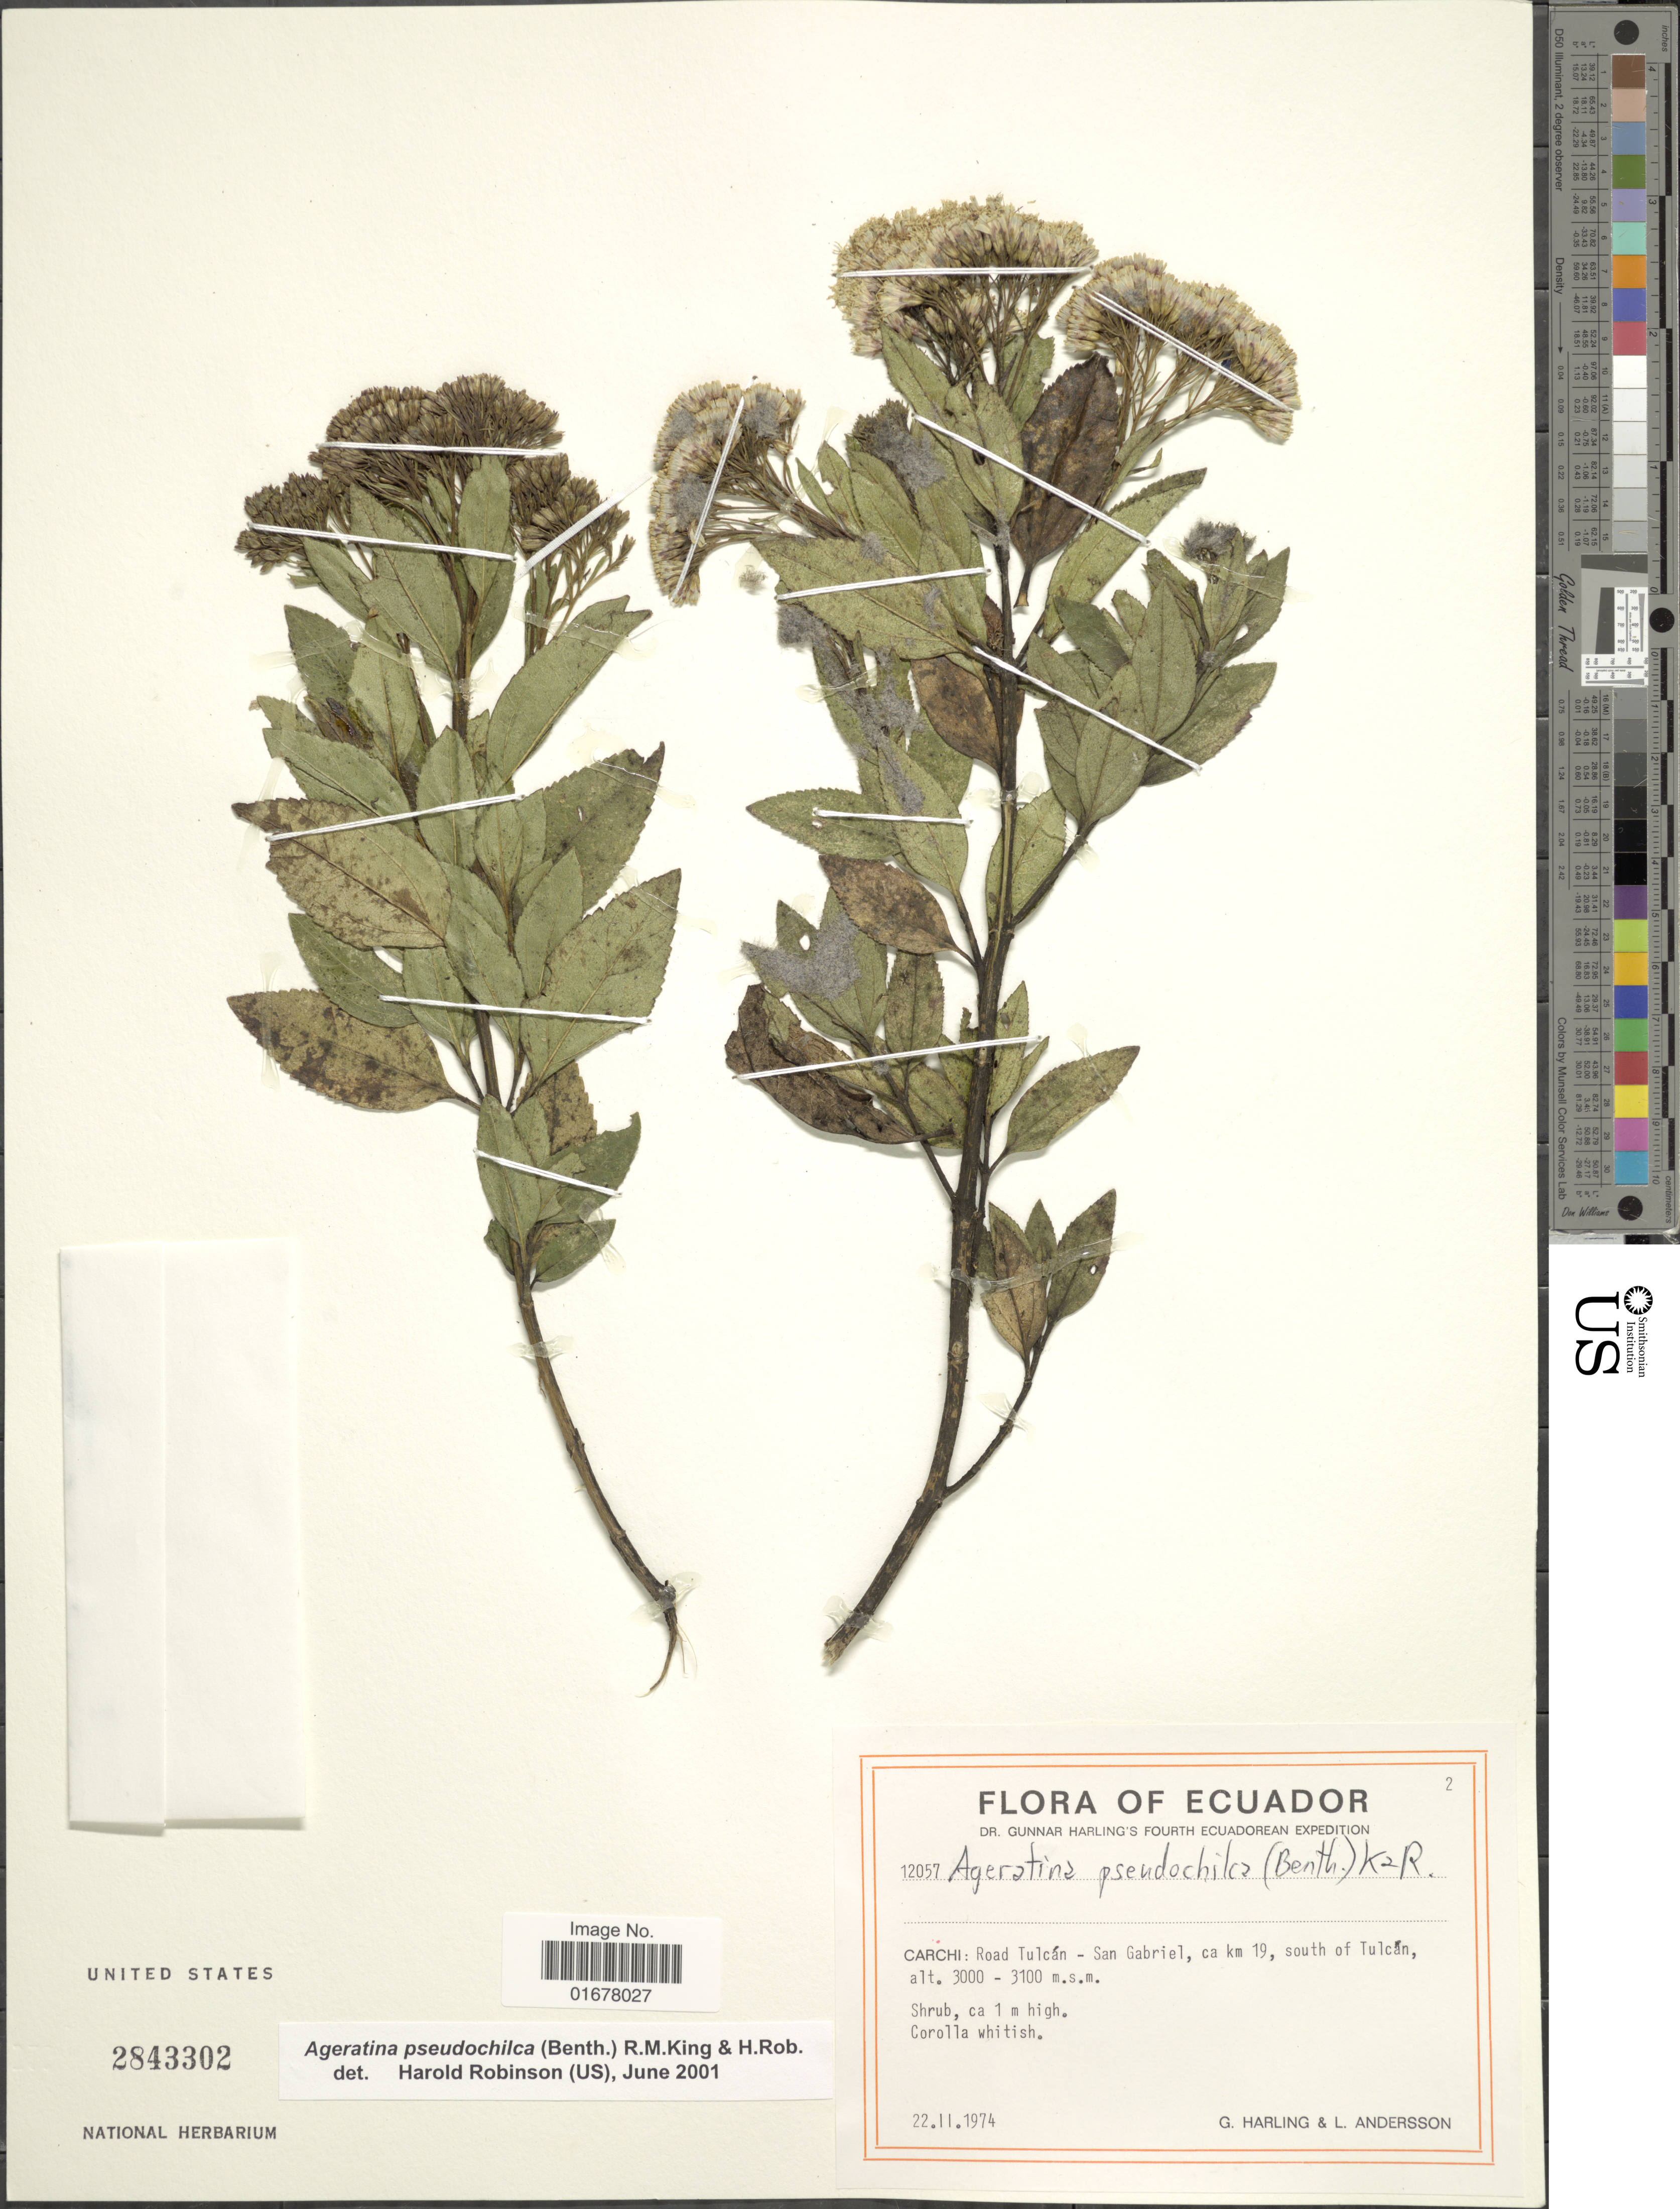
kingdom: Plantae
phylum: Tracheophyta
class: Magnoliopsida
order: Asterales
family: Asteraceae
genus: Ageratina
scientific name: Ageratina pseudochilca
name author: (Benth.) R.M. King & H. Rob.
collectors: G. Harling & L. Andersson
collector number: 12057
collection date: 1974-02-22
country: Ecuador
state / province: Carchi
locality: Carchi: Road Tulcan - San Gabriel, km 19, south of Tulcan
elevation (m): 3000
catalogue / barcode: US 2843302